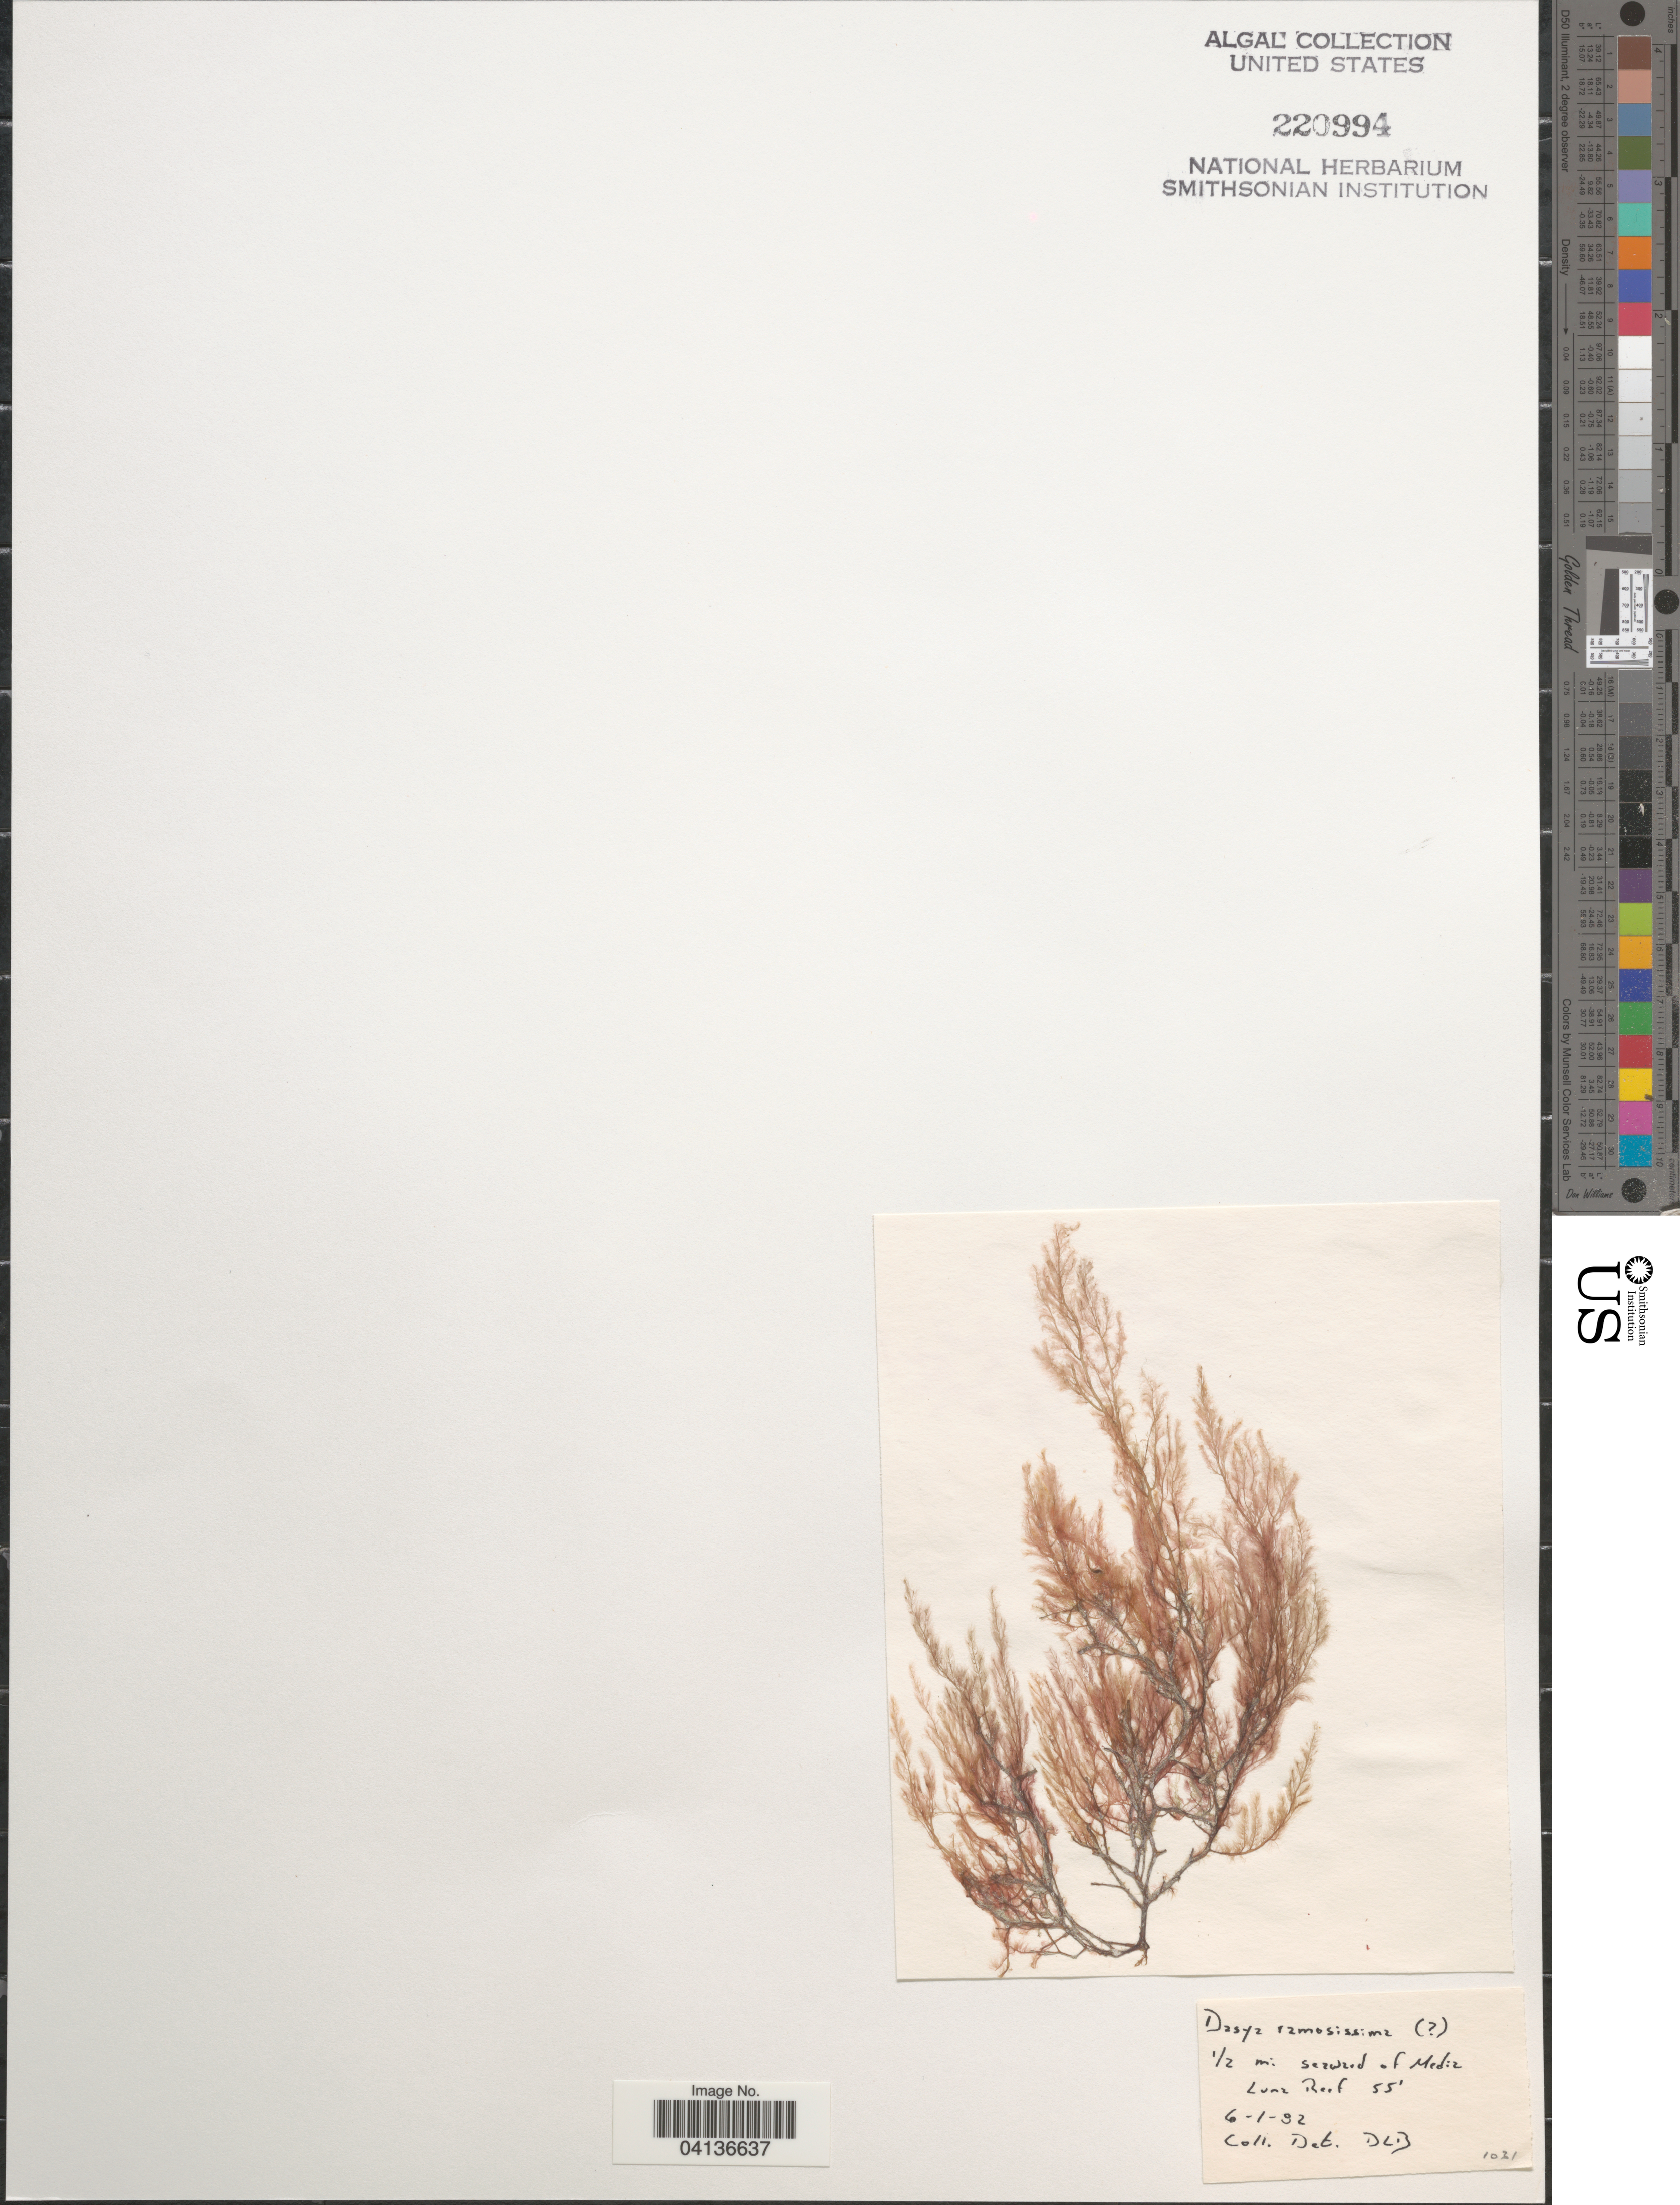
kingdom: Plantae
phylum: Rhodophyta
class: Florideophyceae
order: Ceramiales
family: Dasyaceae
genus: Dasya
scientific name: Dasya ramosissima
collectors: D. L. B.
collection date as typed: Transcribed d/m/y: 1/6/82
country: Puerto Rico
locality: ½ mi seaward of Media Luna Reef.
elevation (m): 17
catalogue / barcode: US 220994